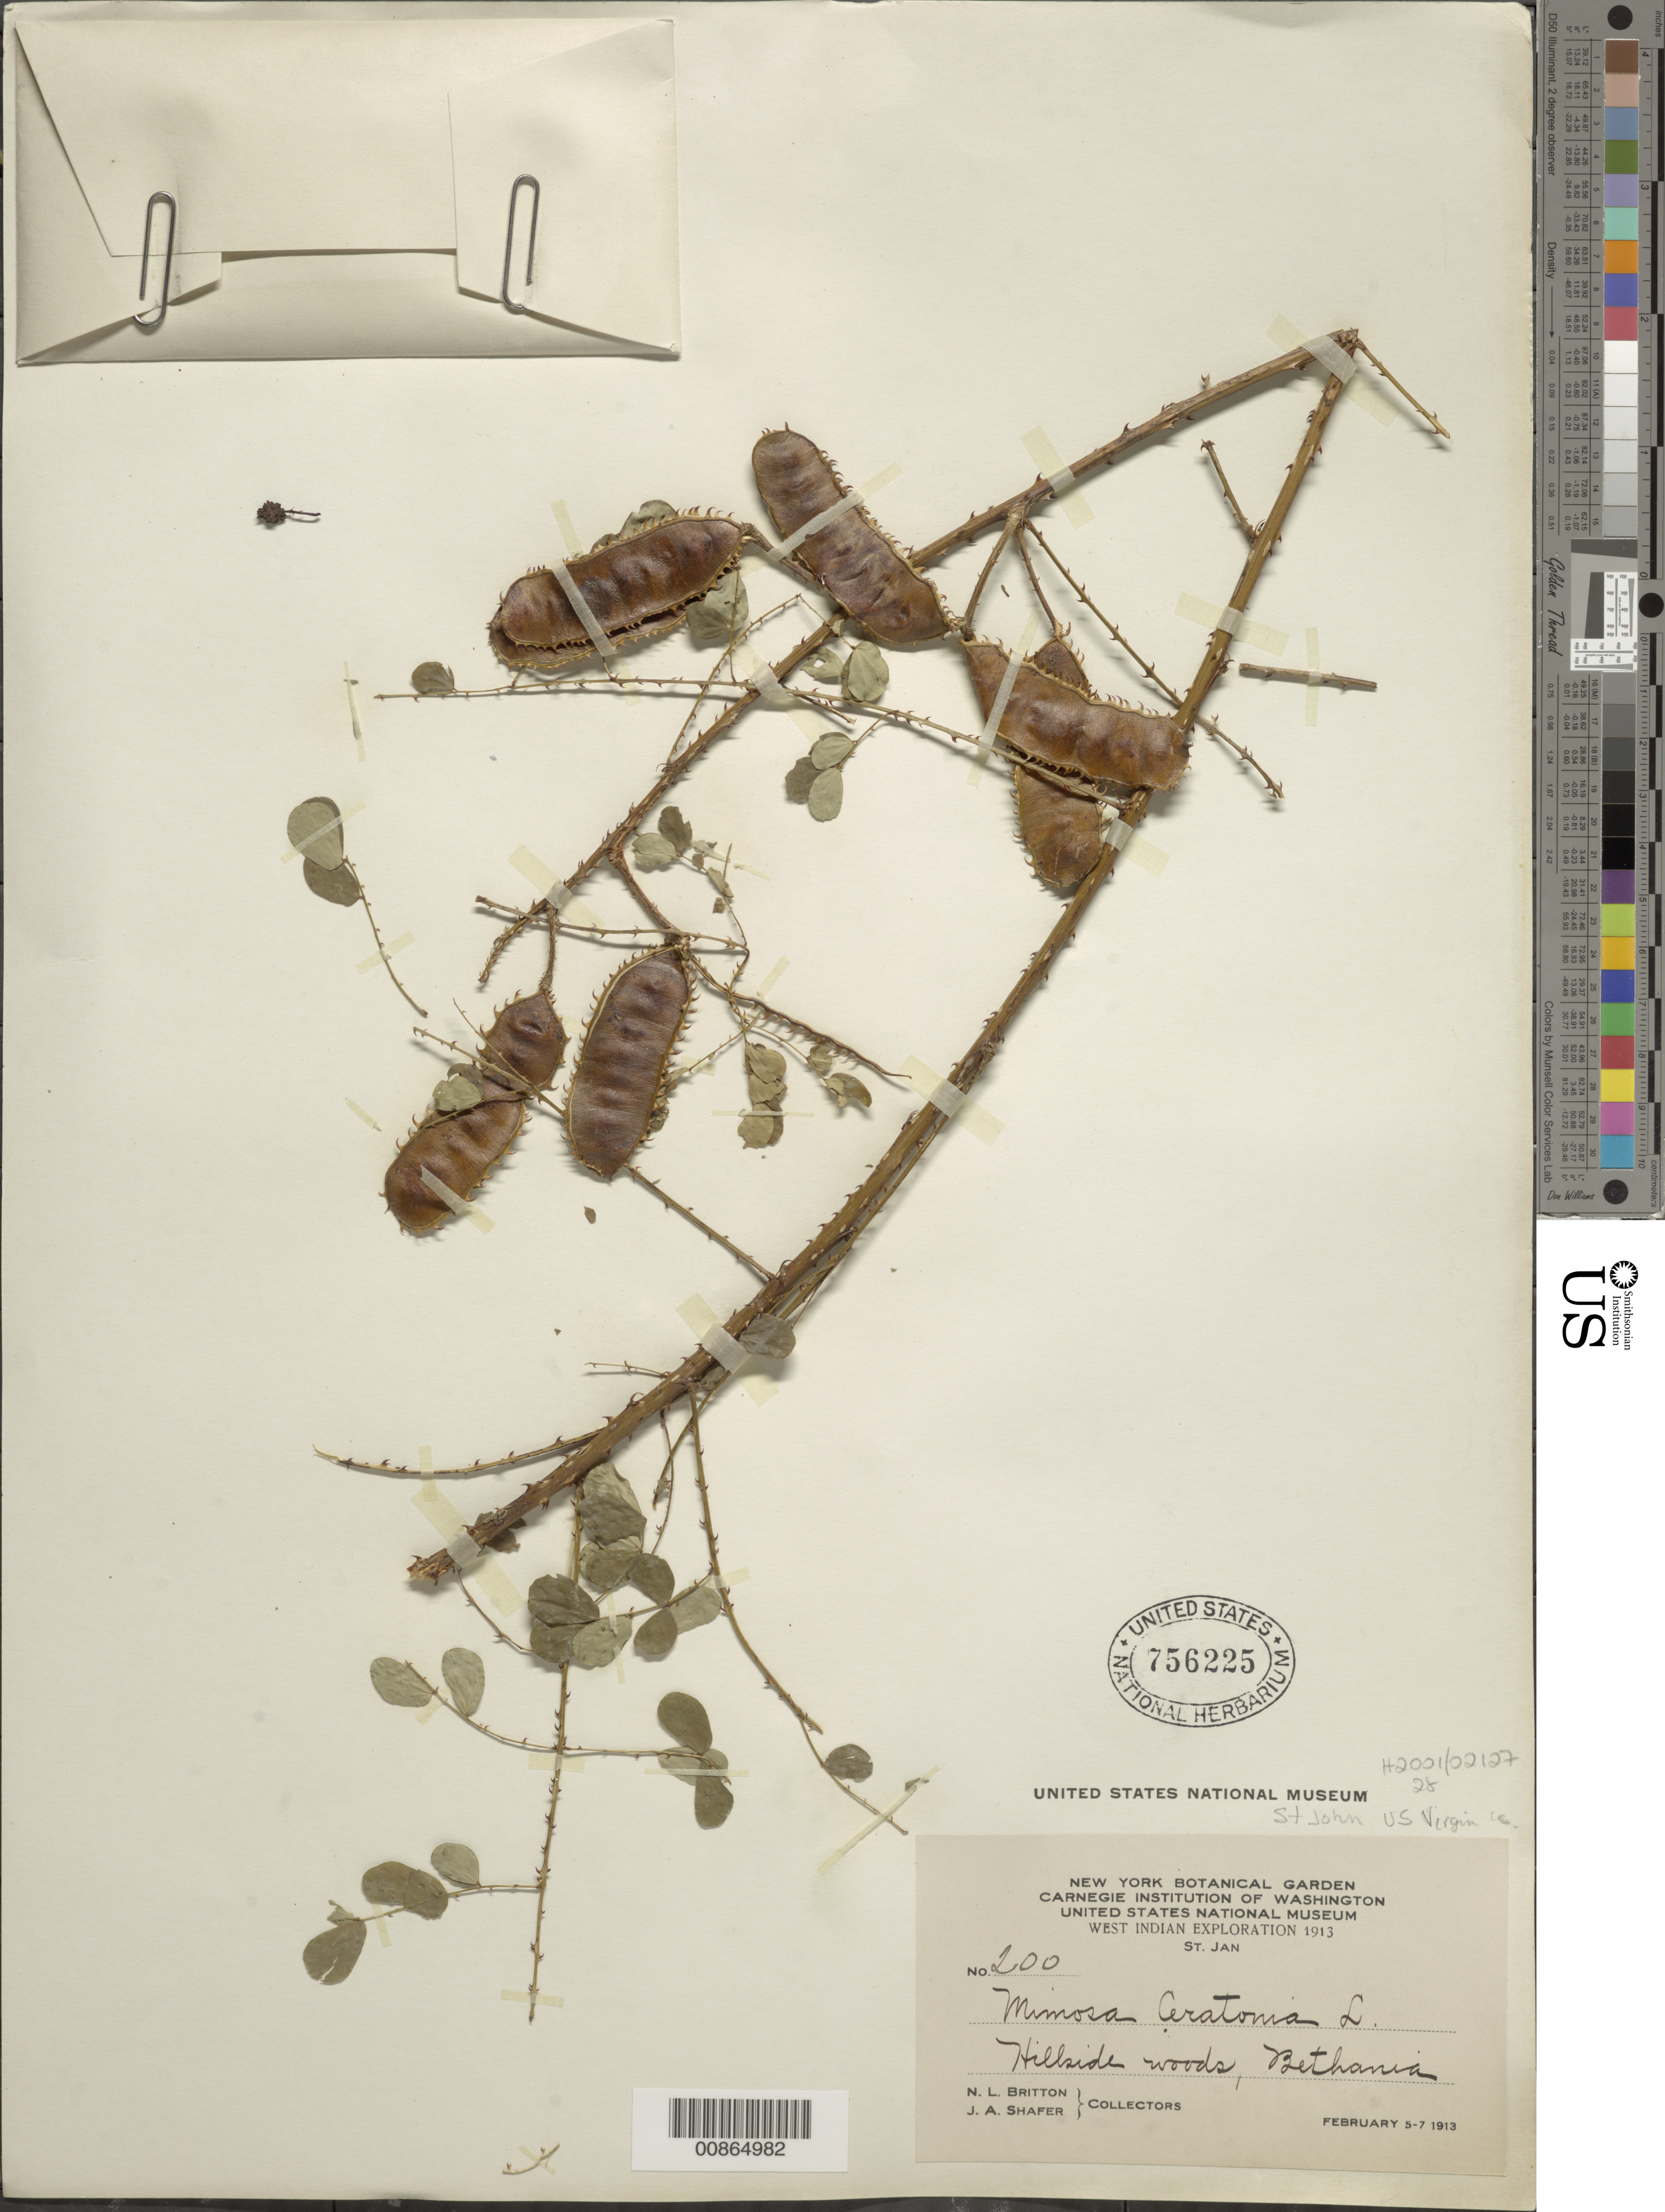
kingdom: Plantae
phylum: Tracheophyta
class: Magnoliopsida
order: Fabales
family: Fabaceae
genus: Mimosa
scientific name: Mimosa ceratonia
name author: L.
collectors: N. Britton & J. A. Shafer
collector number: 200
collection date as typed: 05 Feb 1913 to 07 Feb 1913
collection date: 1913-02-05/1913-02-07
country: U.S. Virgin Islands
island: St. John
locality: St. Jan (St. John). Bethania.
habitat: Hillside woods.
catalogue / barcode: US 756225